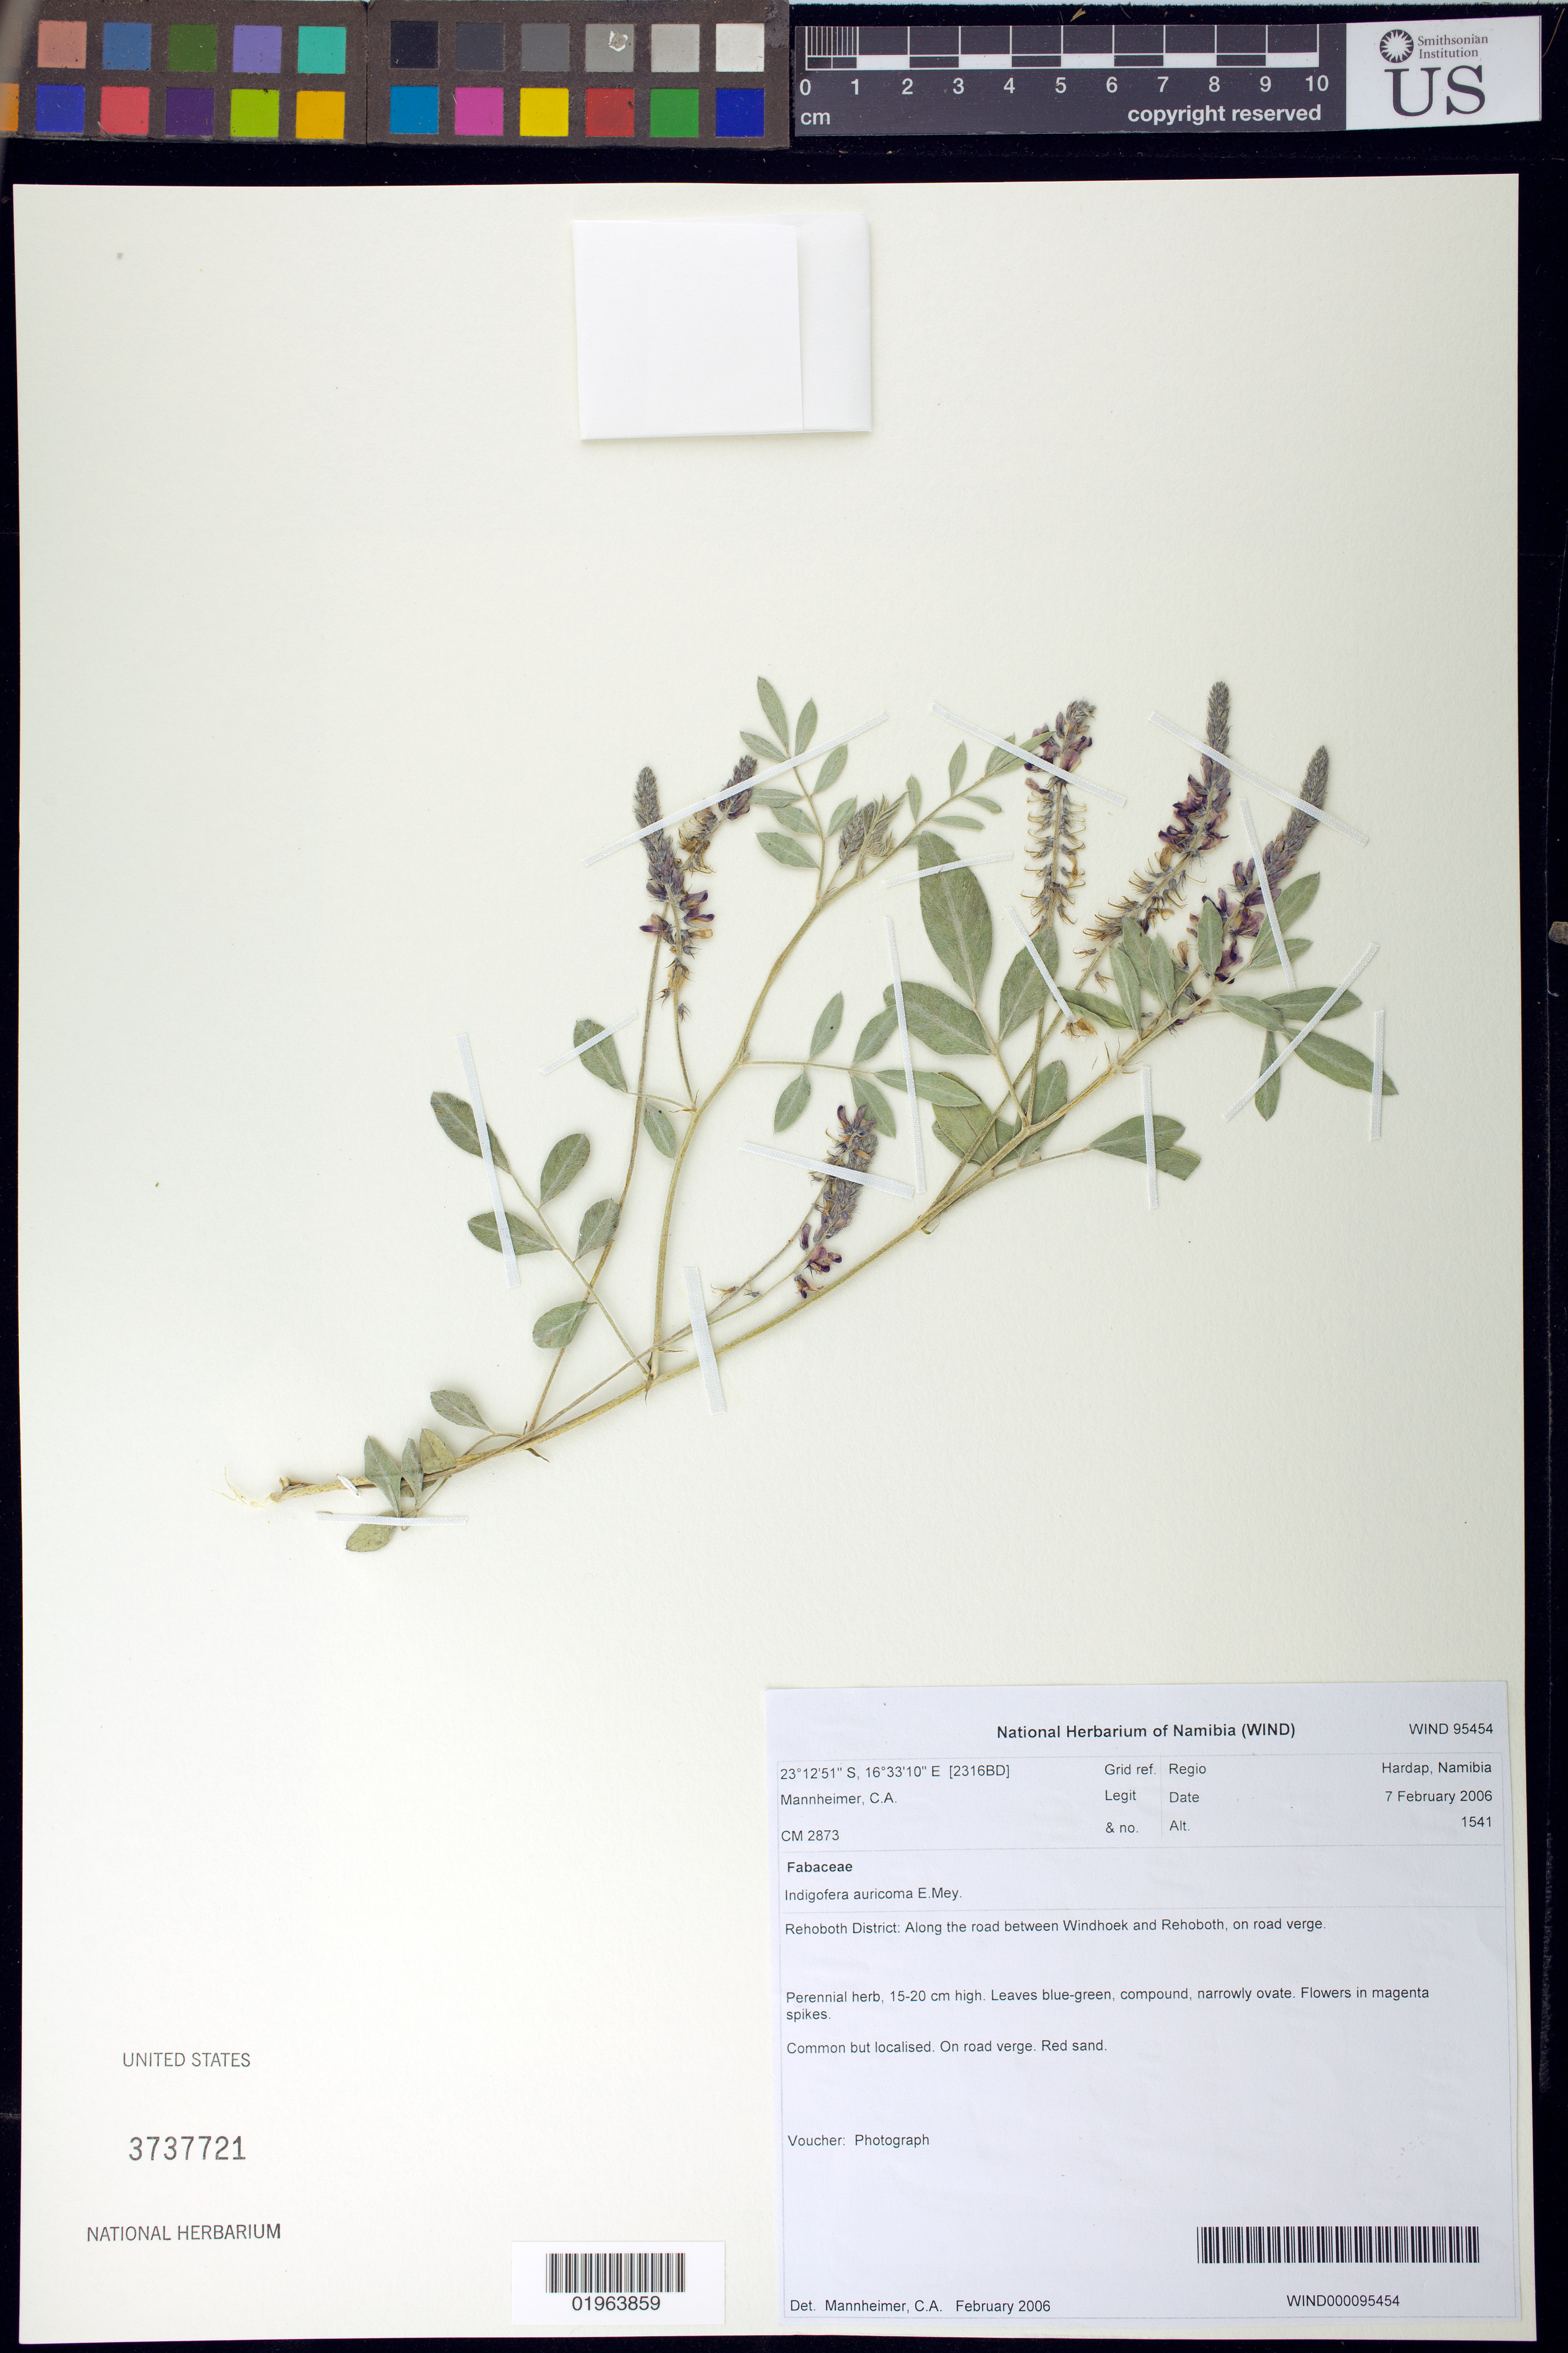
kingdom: Plantae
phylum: Tracheophyta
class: Magnoliopsida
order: Fabales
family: Fabaceae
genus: Indigofera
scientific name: Indigofera auricoma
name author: E. Mey.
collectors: C. A. Mannheimer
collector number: CM2873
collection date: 2006-02-07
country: Namibia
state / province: Hardap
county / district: Rehoboth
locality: Along the road between Windhoek and Rehoboth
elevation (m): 1541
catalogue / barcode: US 3737721